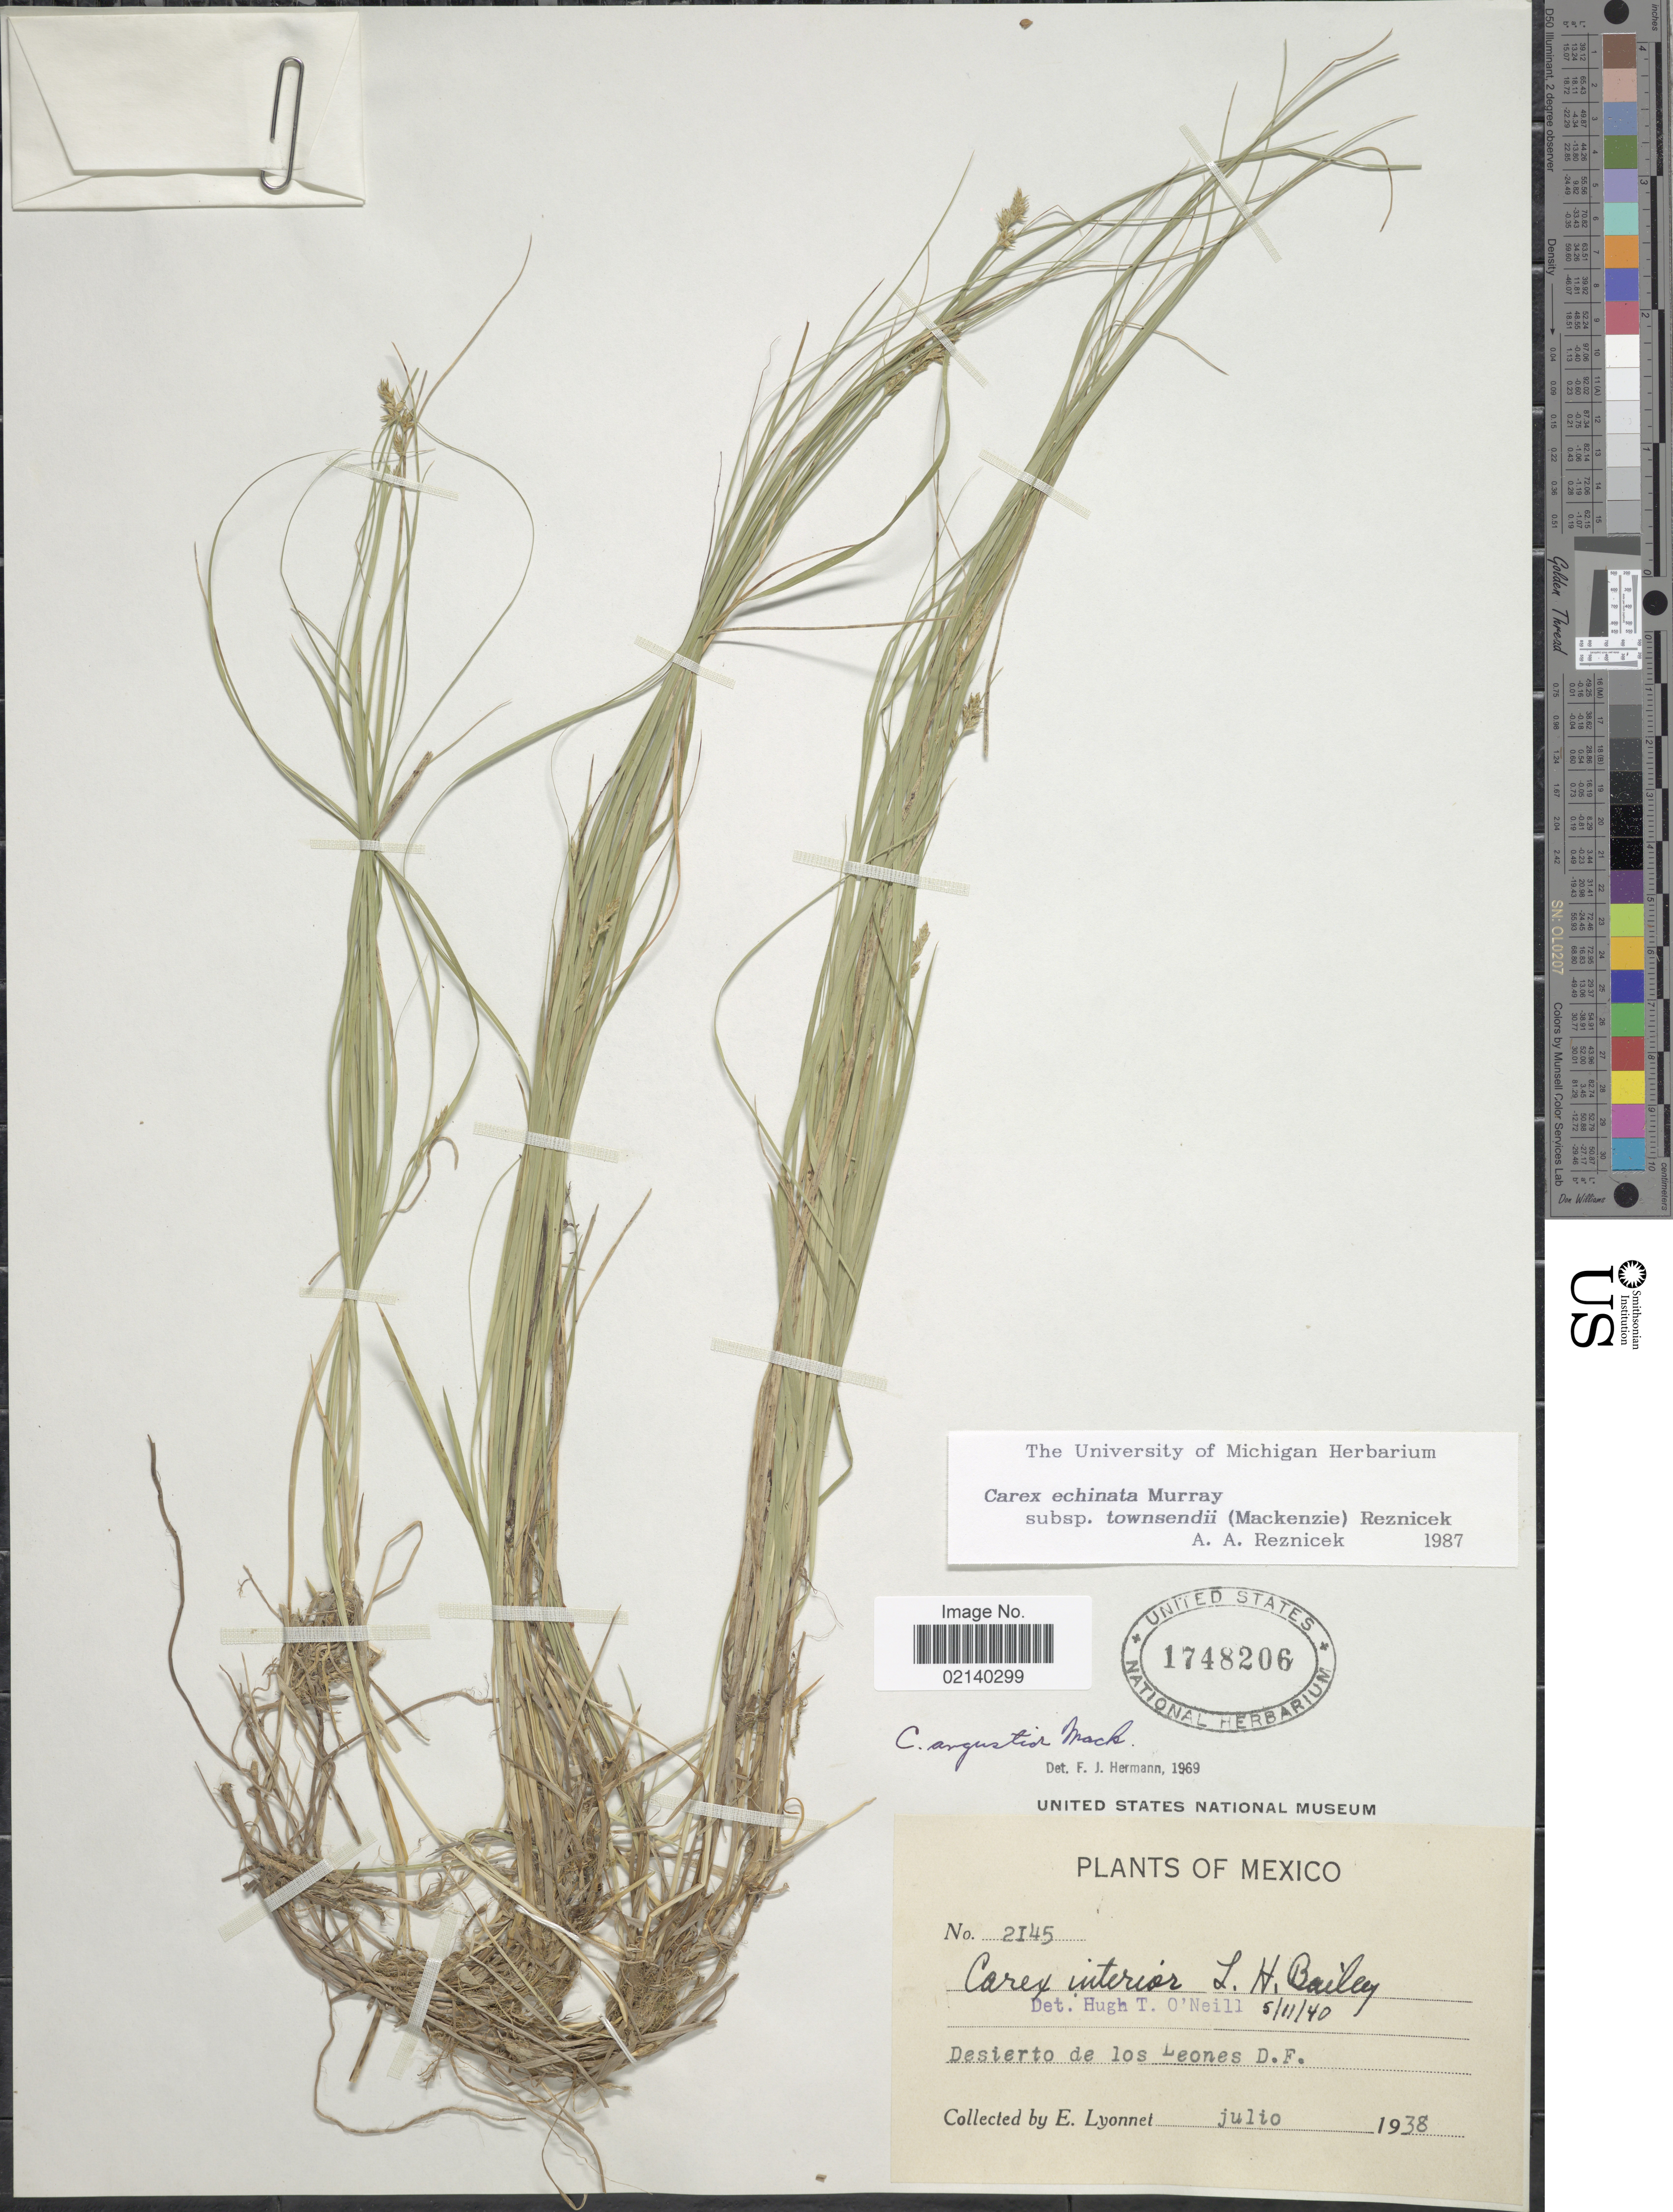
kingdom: Plantae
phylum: Tracheophyta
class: Liliopsida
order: Poales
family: Cyperaceae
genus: Carex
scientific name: Carex townsendii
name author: Mack.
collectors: E. Lyonnet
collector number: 2145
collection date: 1938-07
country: Mexico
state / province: Distrito Federal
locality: Desierto de los Leones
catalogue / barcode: US 1748206